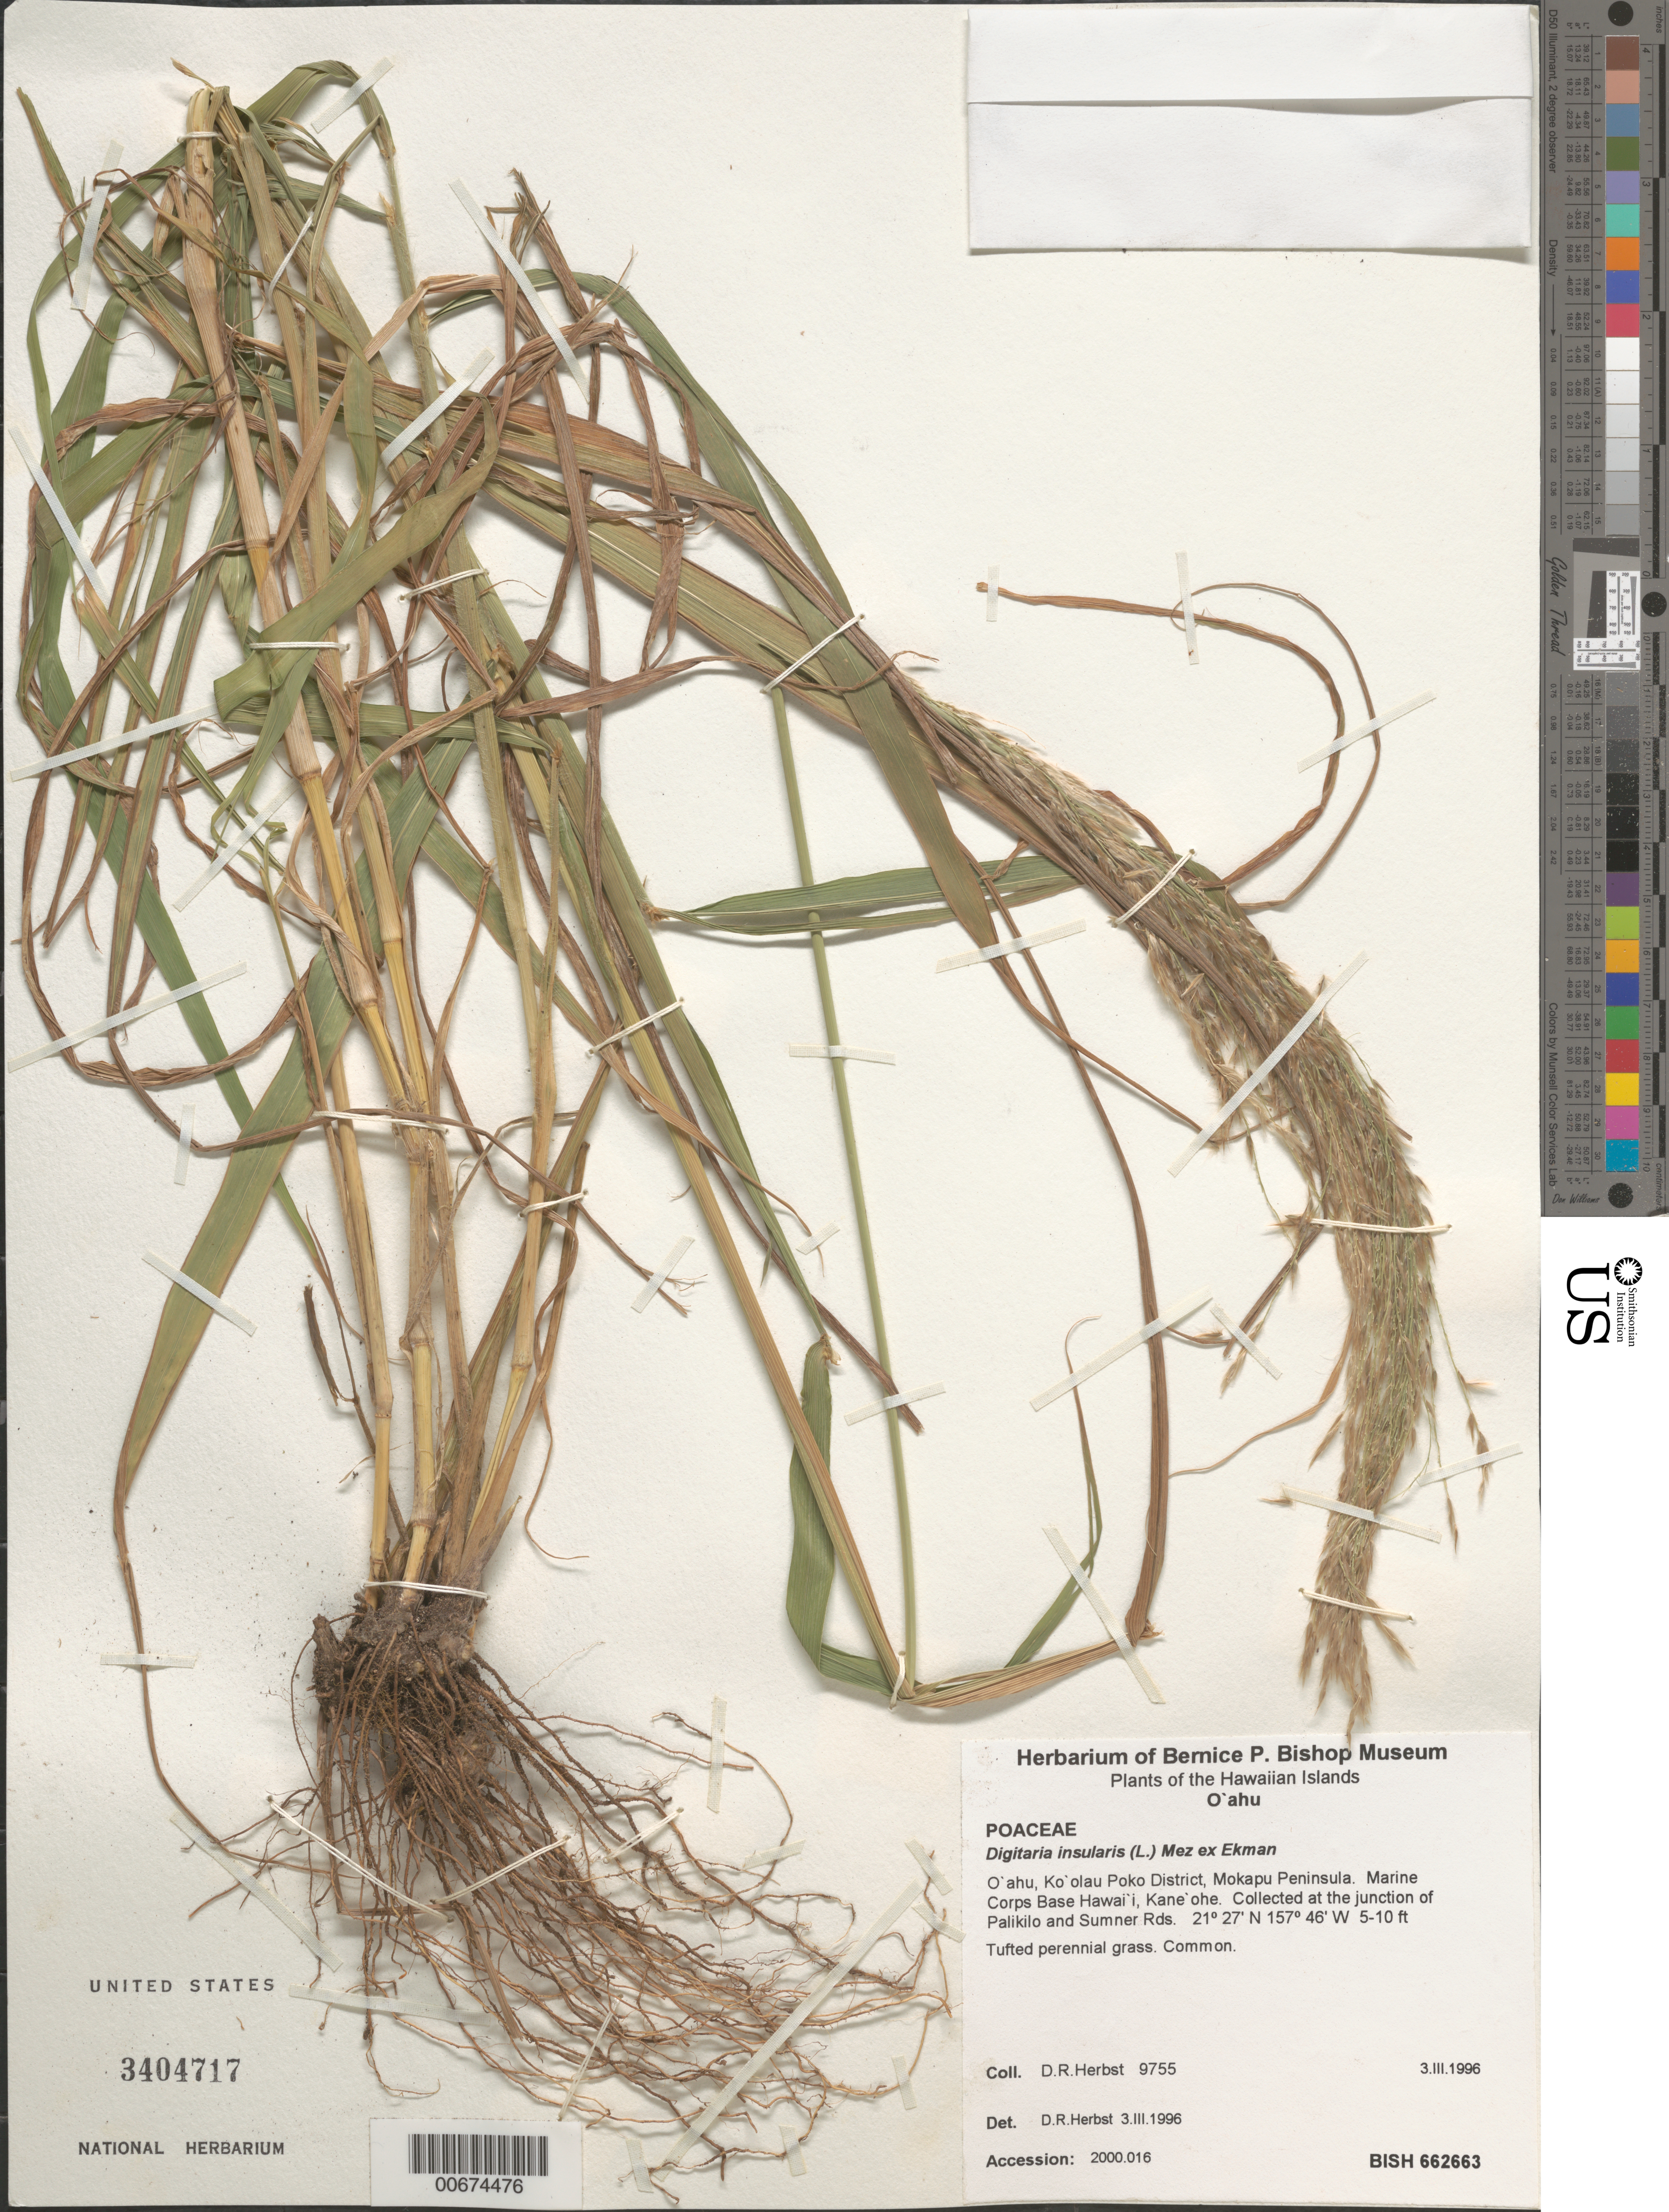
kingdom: Plantae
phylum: Tracheophyta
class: Liliopsida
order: Poales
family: Poaceae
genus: Digitaria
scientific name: Digitaria insularis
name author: (L.) Fedde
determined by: Herbst, D. R.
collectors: D. R. Herbst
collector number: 9755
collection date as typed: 3 Mar 1996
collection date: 1996-03-03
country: United States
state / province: Hawaii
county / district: Honolulu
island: Oahu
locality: Oahu, Ko'olau Poko Distr., Mokapu Peninsula. Marine Corps Base Hawai'I, Kane'ohe, collected at the junction of Palikilo and Sumn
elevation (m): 1.5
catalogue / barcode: US 3404717